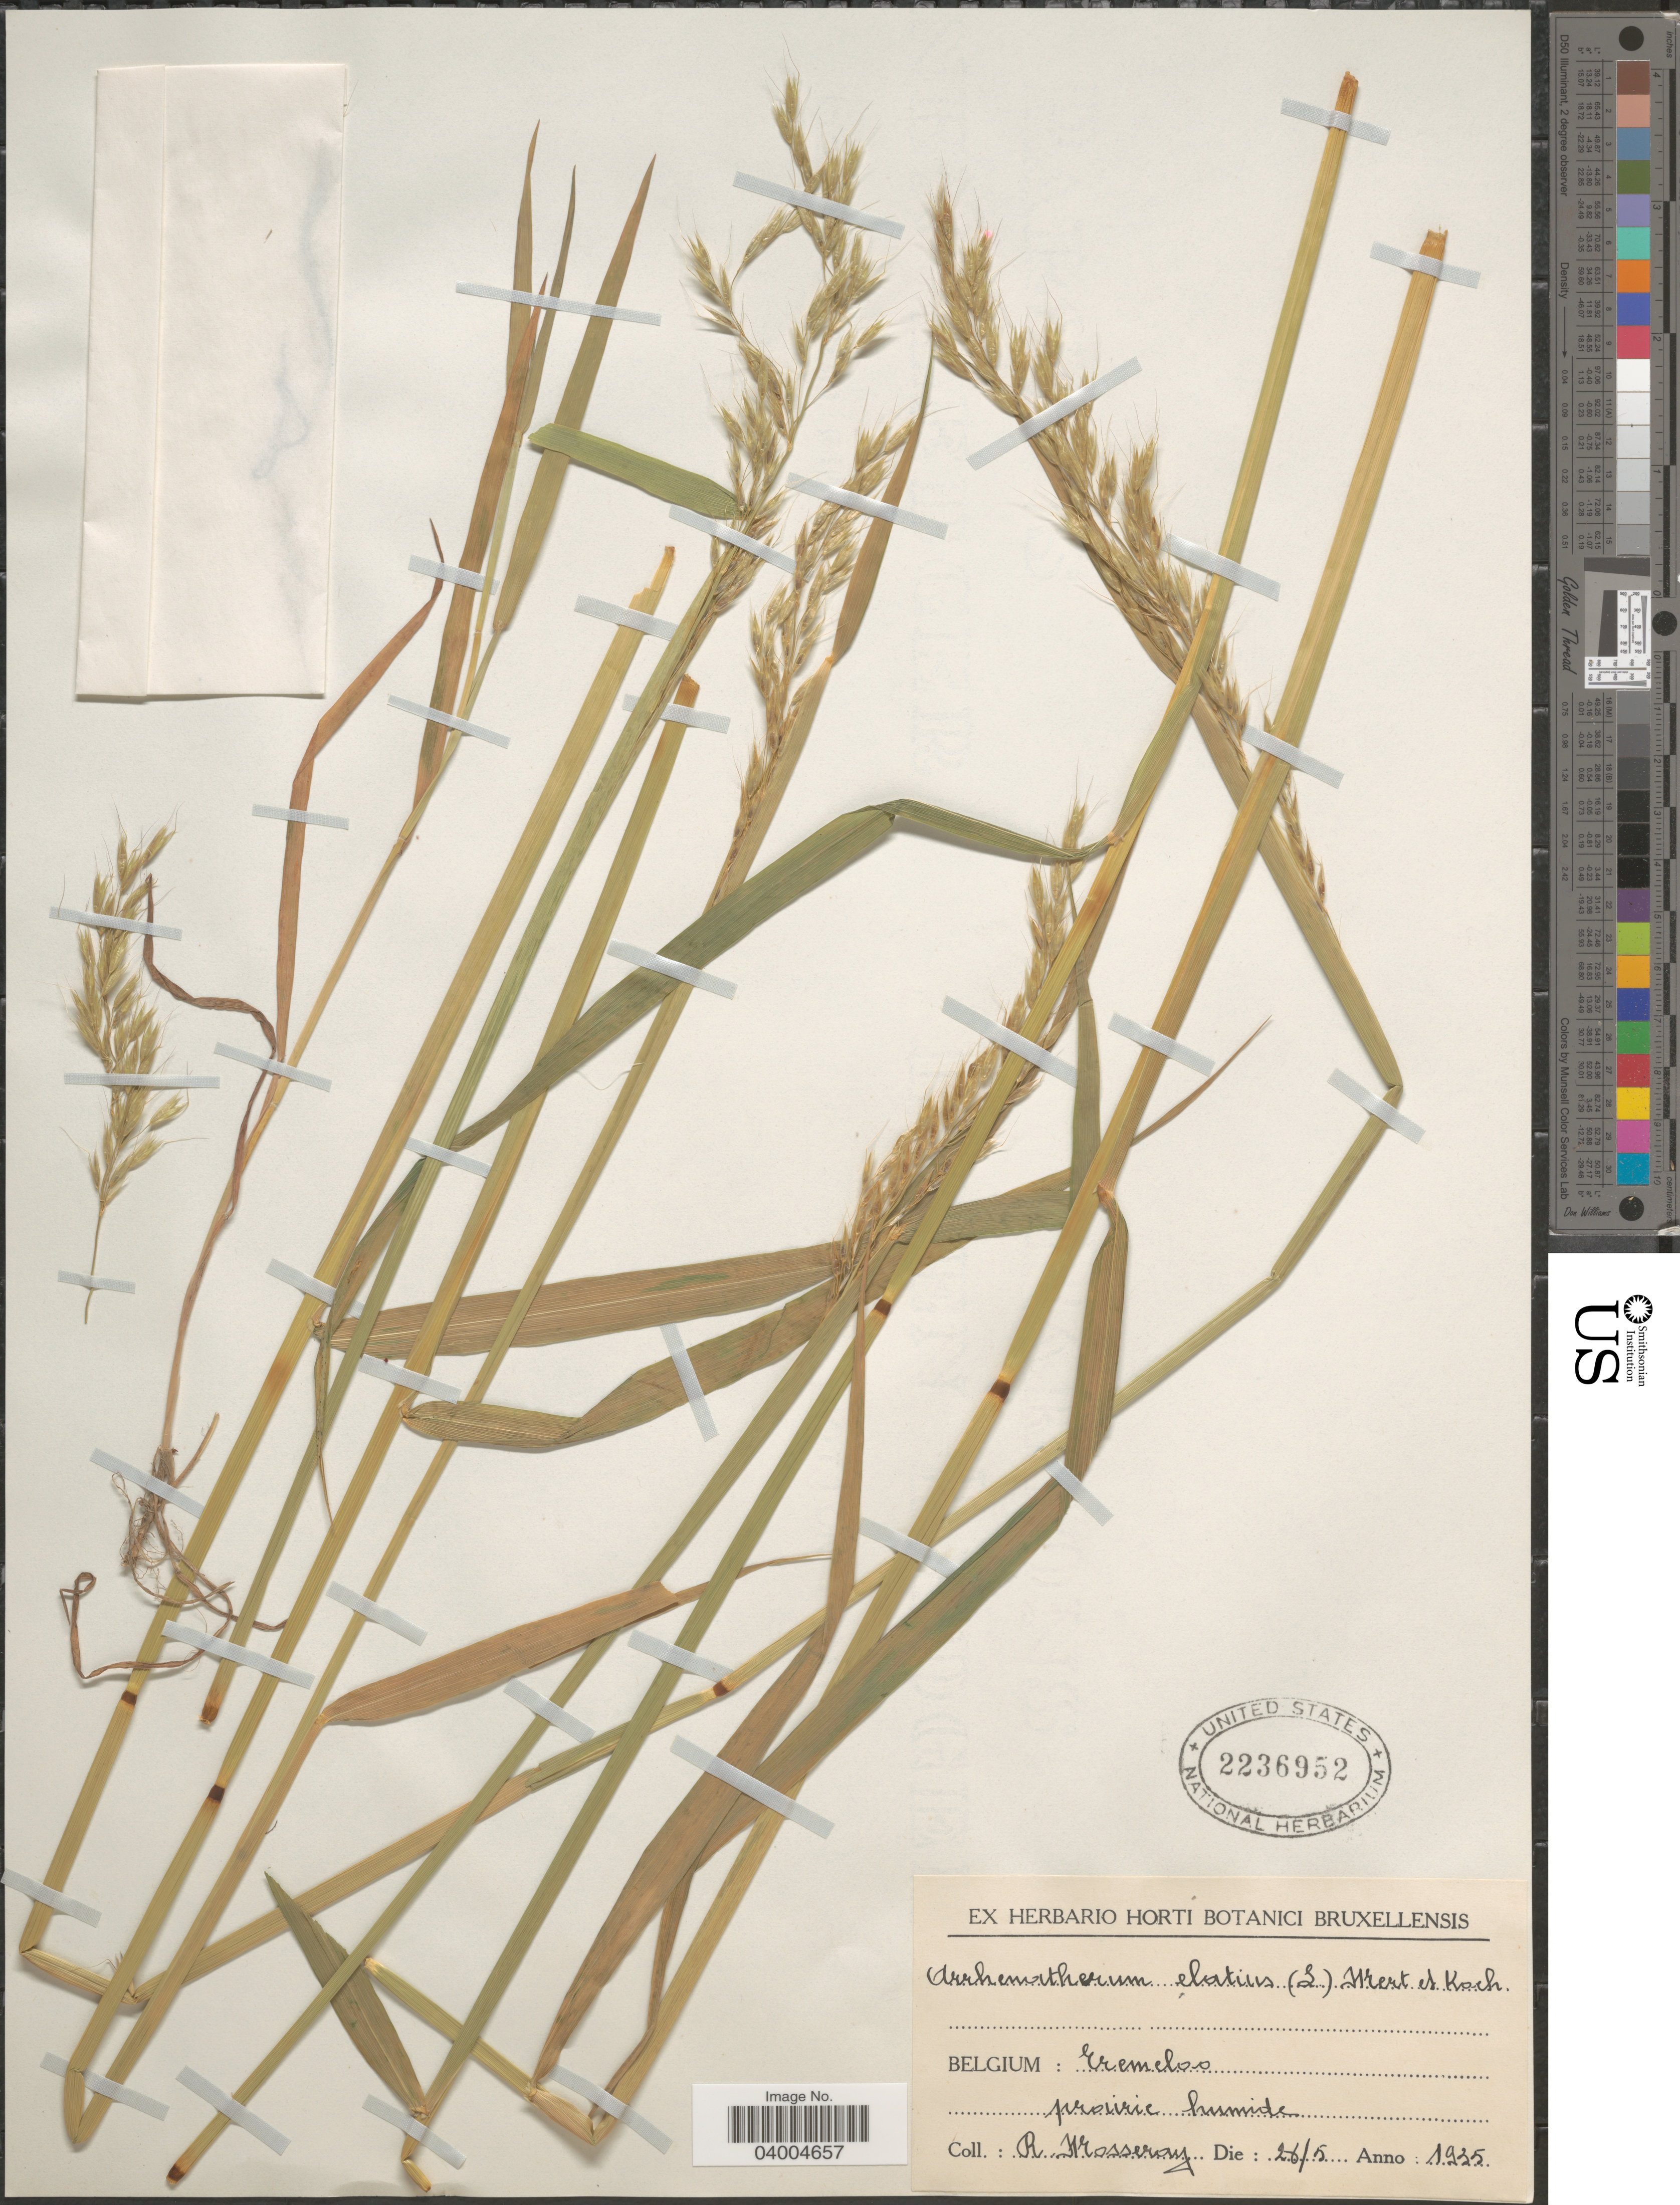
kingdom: Plantae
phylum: Tracheophyta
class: Liliopsida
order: Poales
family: Poaceae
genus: Arrhenatherum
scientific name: Arrhenatherum elatius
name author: (L.) J. Presl & C. Presl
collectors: R. Mosseray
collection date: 1935-05-26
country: Belgium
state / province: Brussels, Capital District of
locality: Tremeloo.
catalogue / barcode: US 2236952